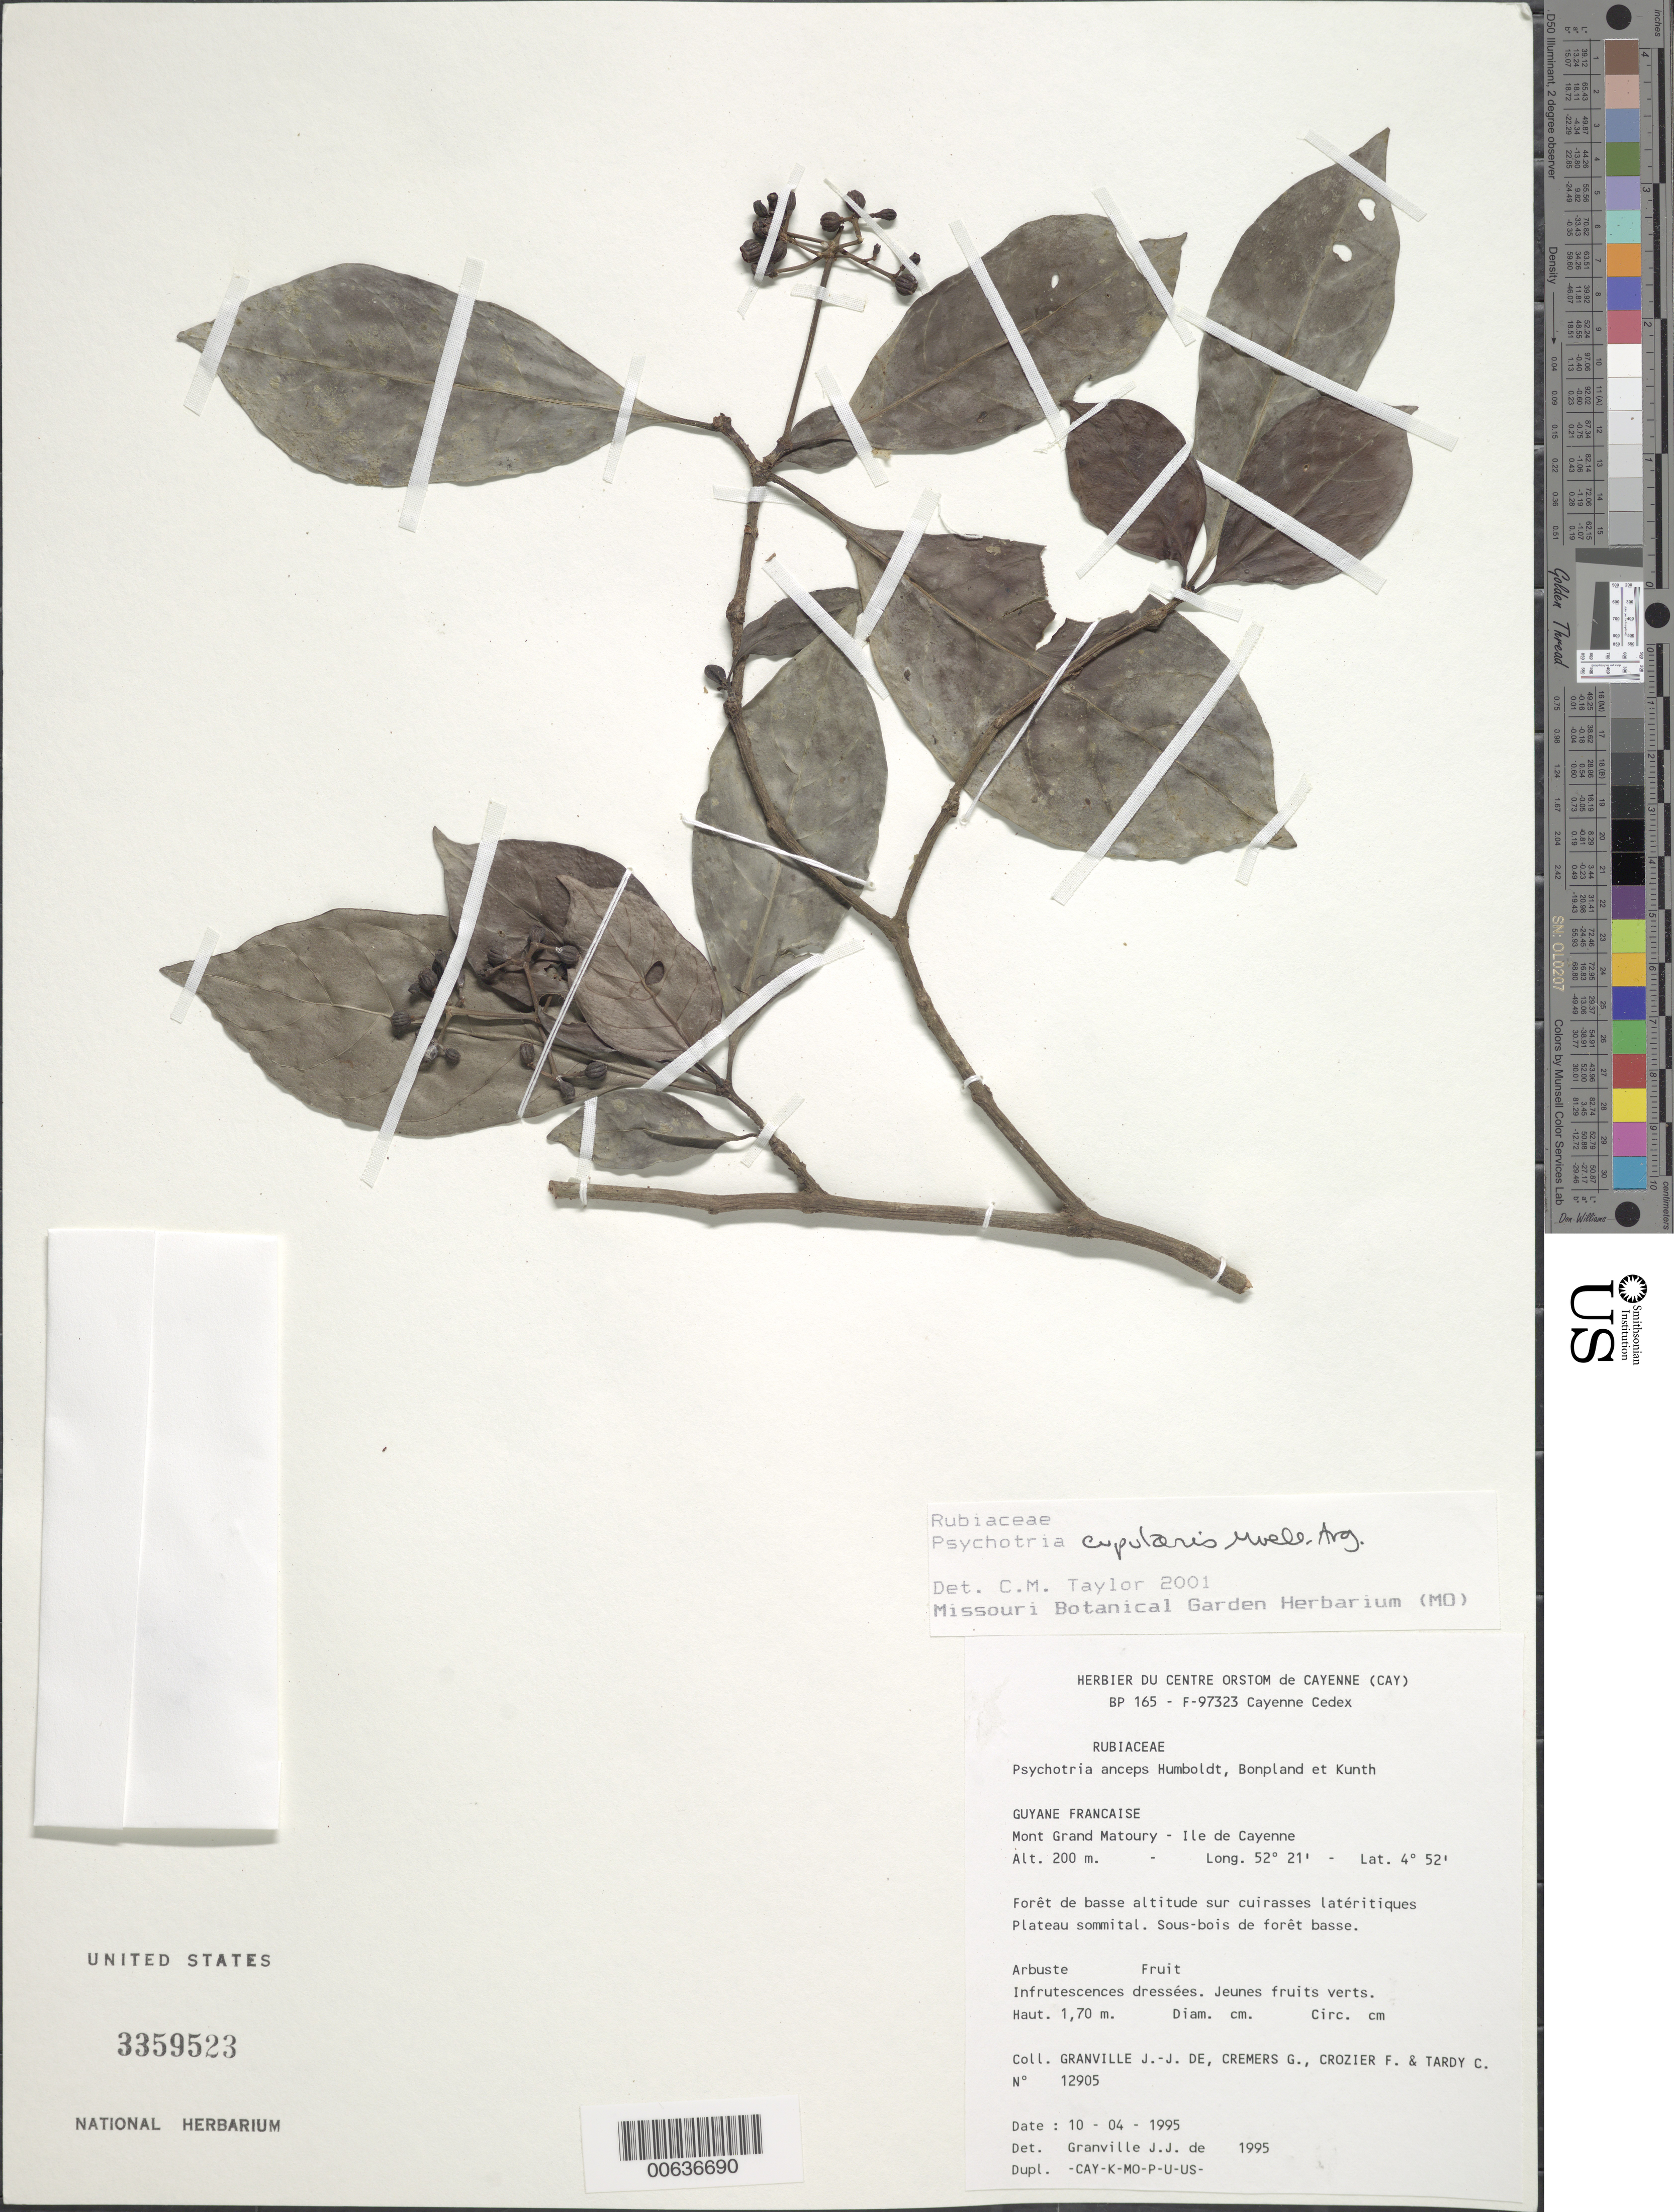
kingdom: Plantae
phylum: Tracheophyta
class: Magnoliopsida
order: Gentianales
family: Rubiaceae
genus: Psychotria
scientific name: Psychotria cupularis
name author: (Müll. Arg.) Standl.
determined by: Taylor, Charlotte M.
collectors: J.-J. de Granville, G. Cremers, F. Crozier & C. Tardy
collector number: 12905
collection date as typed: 10-Apr-95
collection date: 1995-04-10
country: French Guiana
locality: Mont Grand Matoury, Ile de Cayenne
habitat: Low forest on laterite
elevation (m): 200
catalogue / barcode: US 3359523